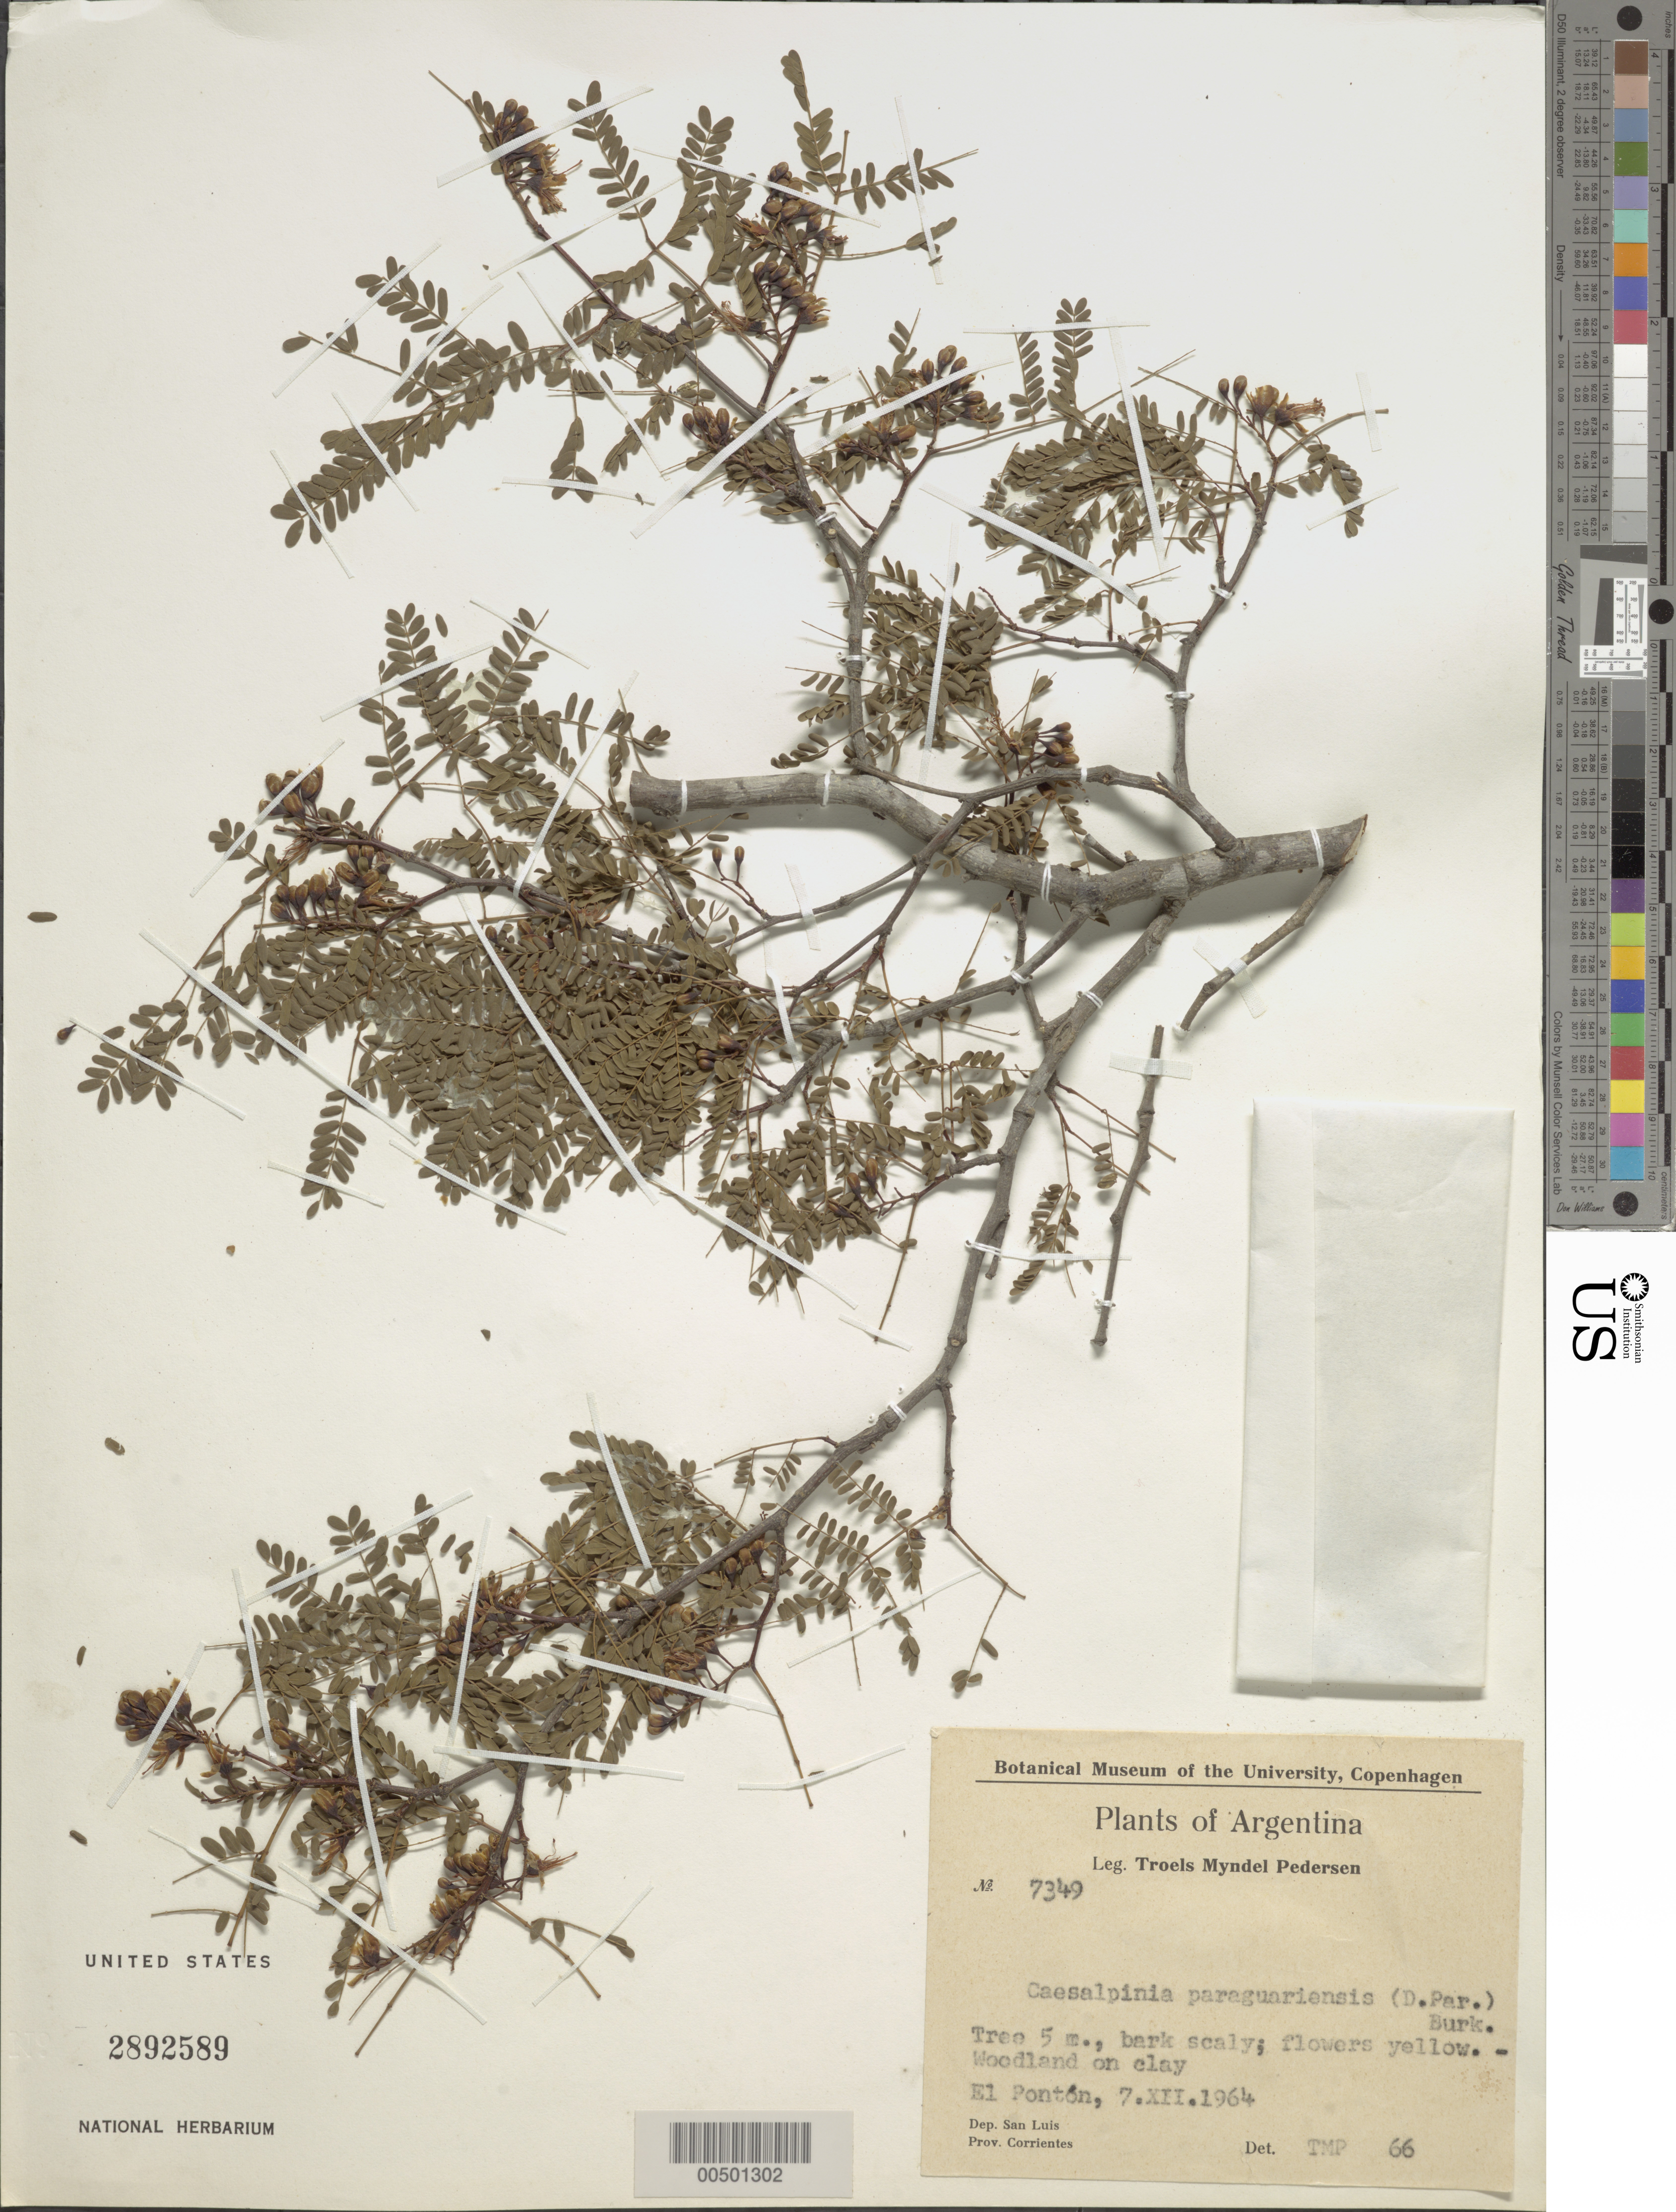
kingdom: Plantae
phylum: Tracheophyta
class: Magnoliopsida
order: Fabales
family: Fabaceae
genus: Libidibia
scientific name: Libidibia paraguariensis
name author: (Parodi) G.P. Lewis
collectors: T. M. Pedersen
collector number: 7349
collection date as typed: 07 Dec 1964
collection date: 1964-12-07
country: Argentina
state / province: Corrientes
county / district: San Luis del Palmar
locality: El Ponton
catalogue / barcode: US 2892589